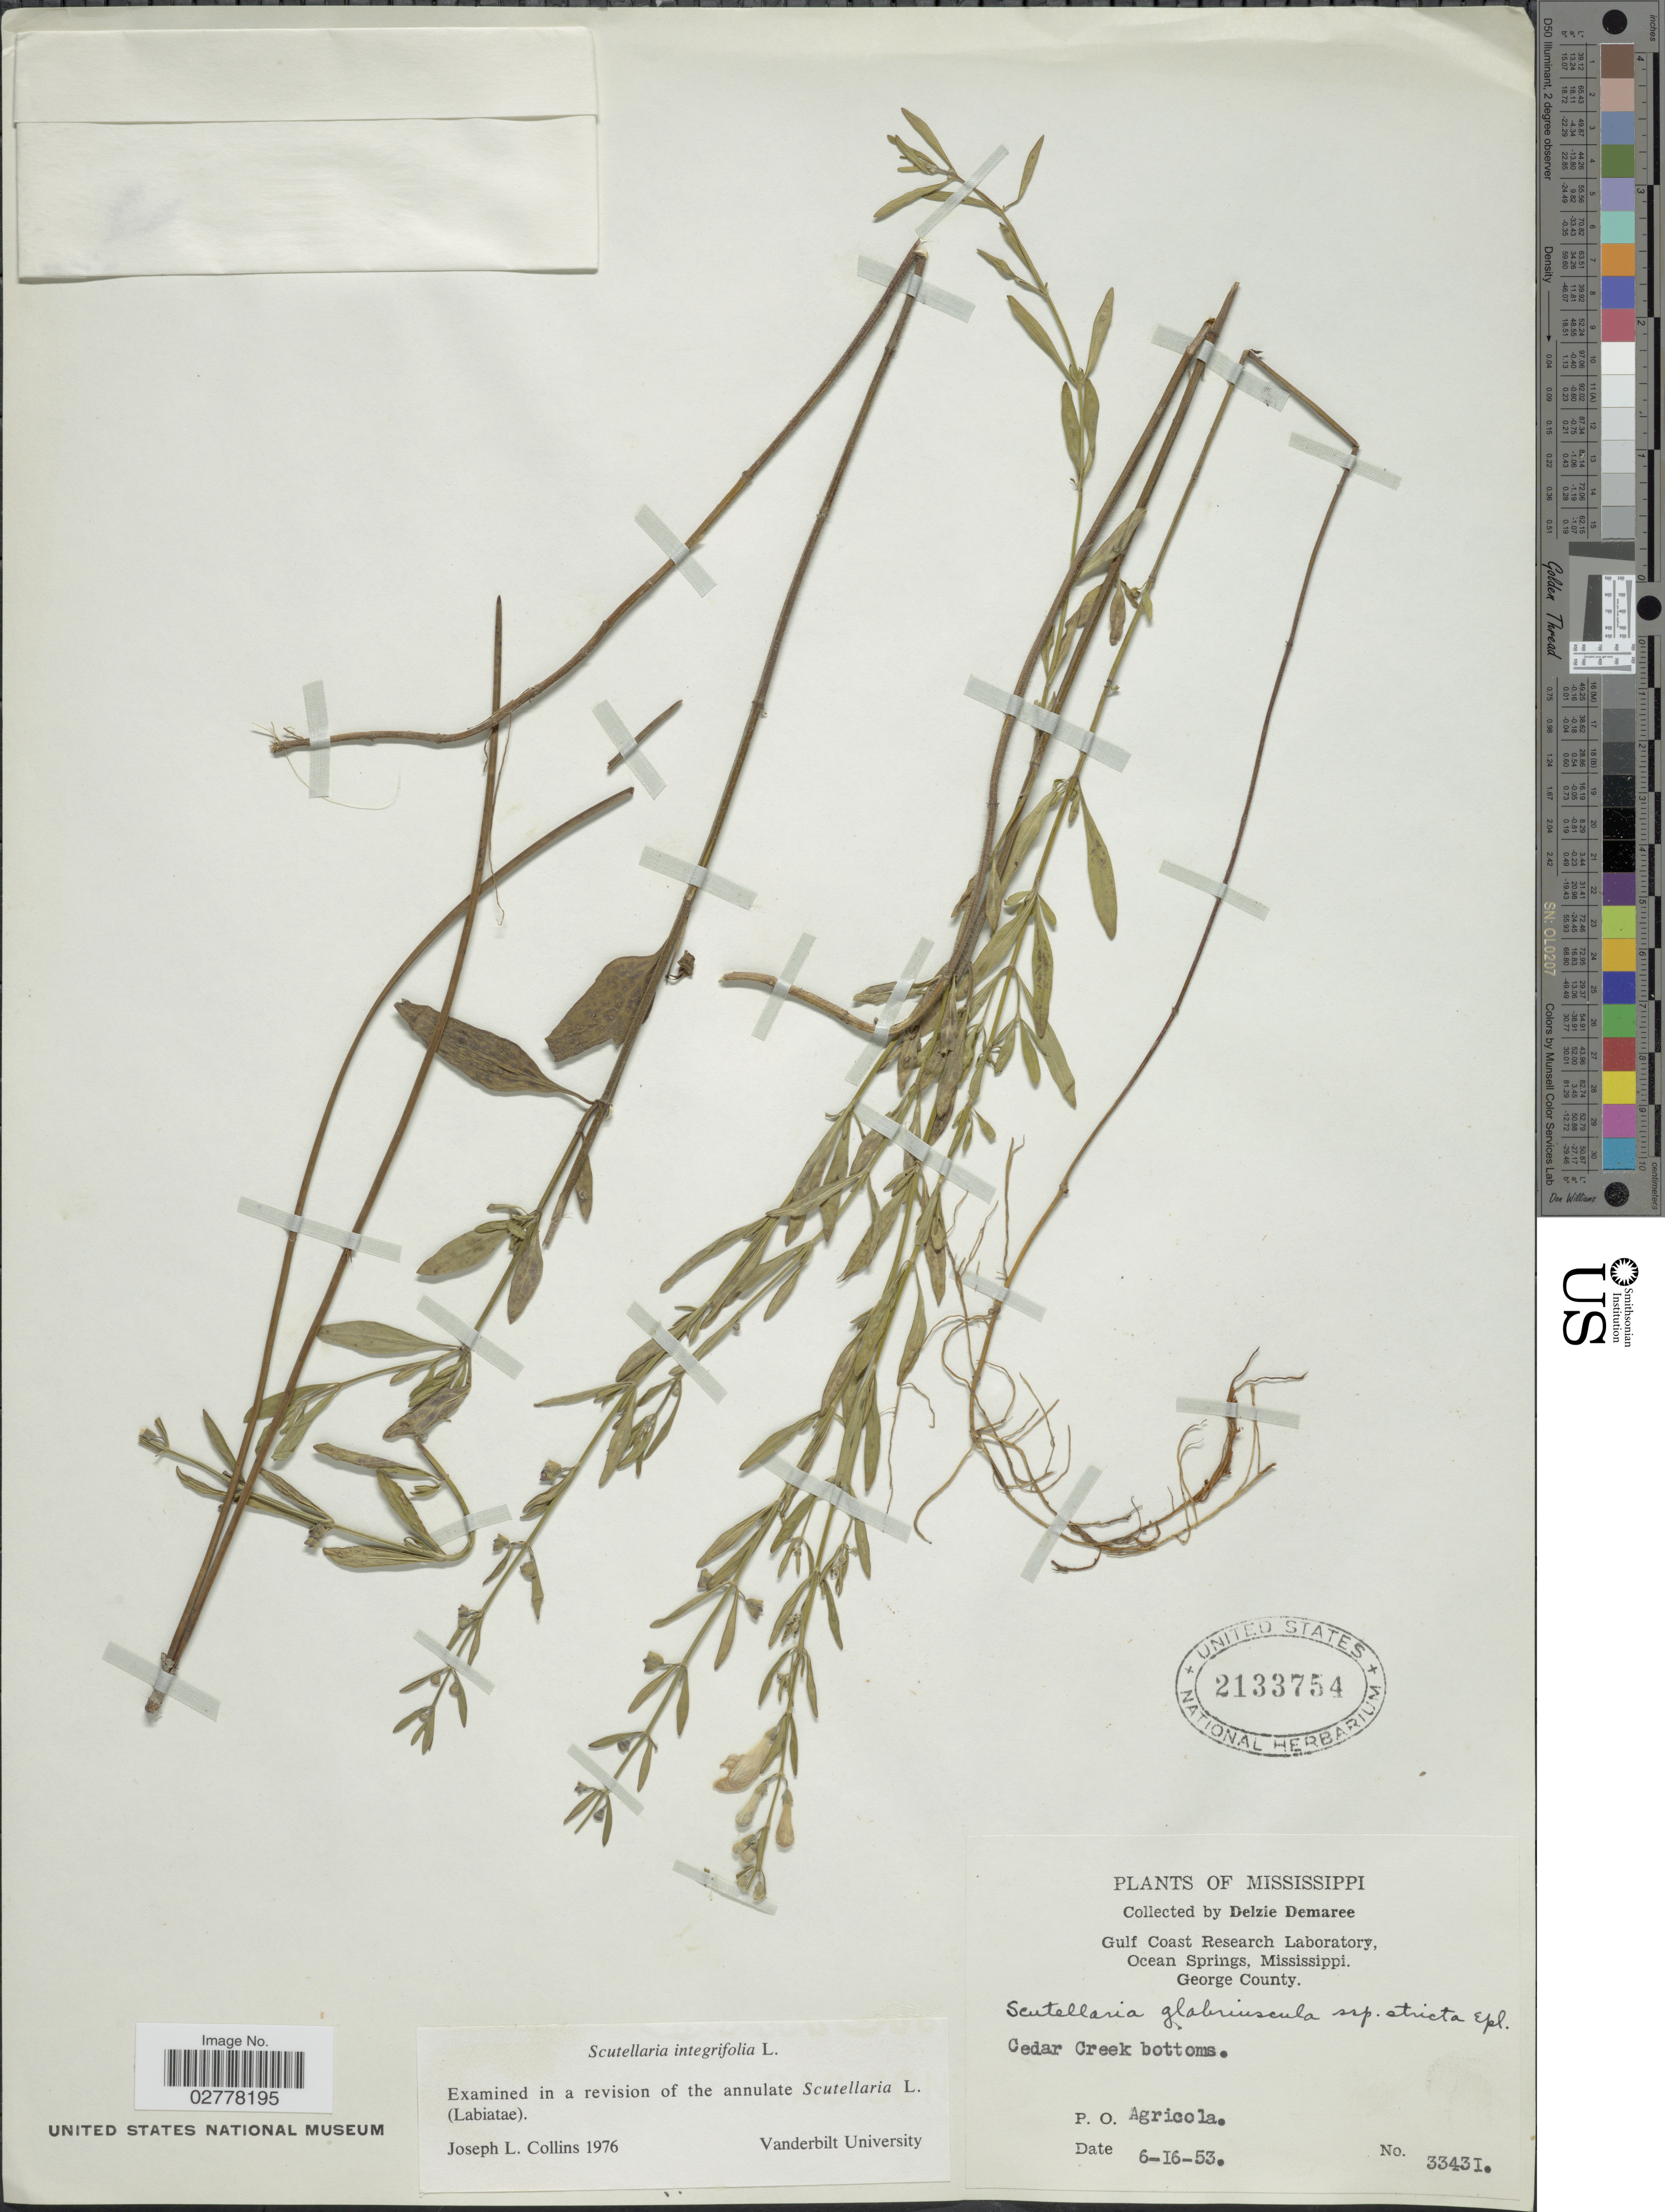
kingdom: Plantae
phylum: Tracheophyta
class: Magnoliopsida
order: Lamiales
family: Lamiaceae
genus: Scutellaria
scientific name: Scutellaria integrifolia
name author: L.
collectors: D. Demaree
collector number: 33431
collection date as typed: Transcribed d/m/y: 16/6/53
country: United States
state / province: Mississippi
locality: George County. [unsure placement] Cedar Creek bottoms. P.O. Agricola.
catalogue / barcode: US 2133754